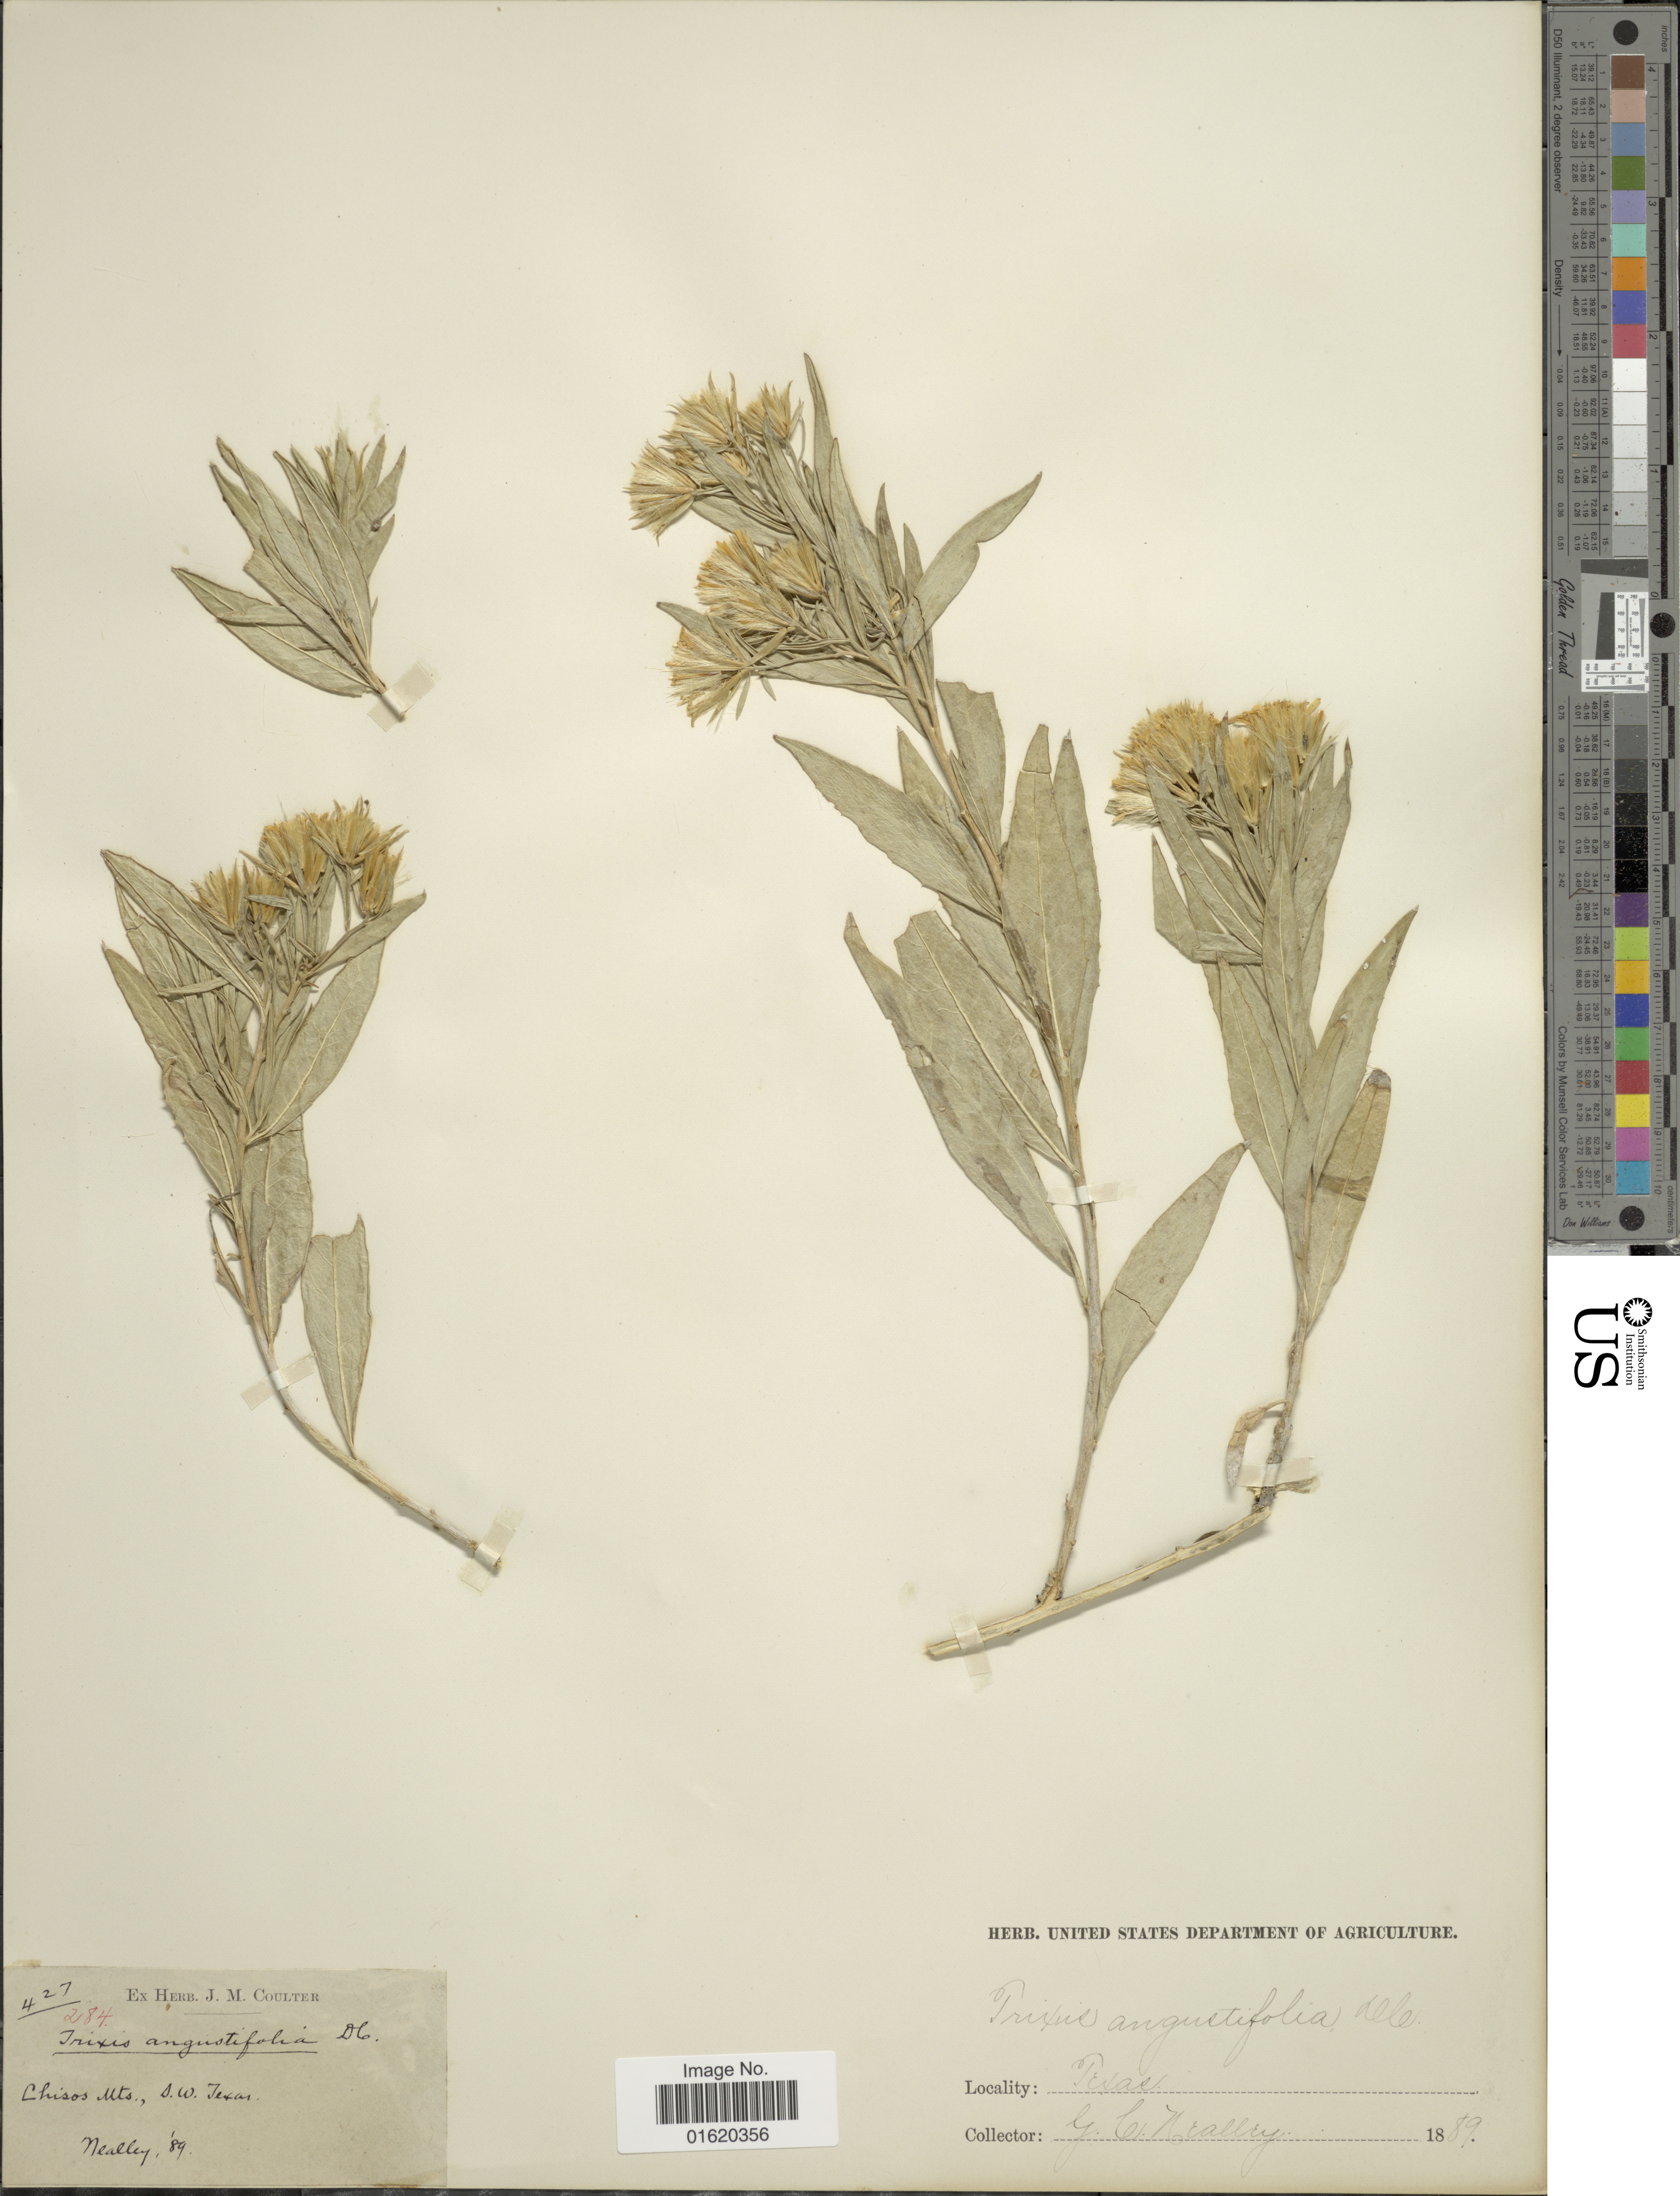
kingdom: Plantae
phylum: Tracheophyta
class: Magnoliopsida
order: Asterales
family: Asteraceae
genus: Trixis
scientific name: Trixis californica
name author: Kellogg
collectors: G. C. Nealley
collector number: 427/284?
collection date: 1889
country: United States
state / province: Texas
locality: Chisos Mts., S.W. Texas